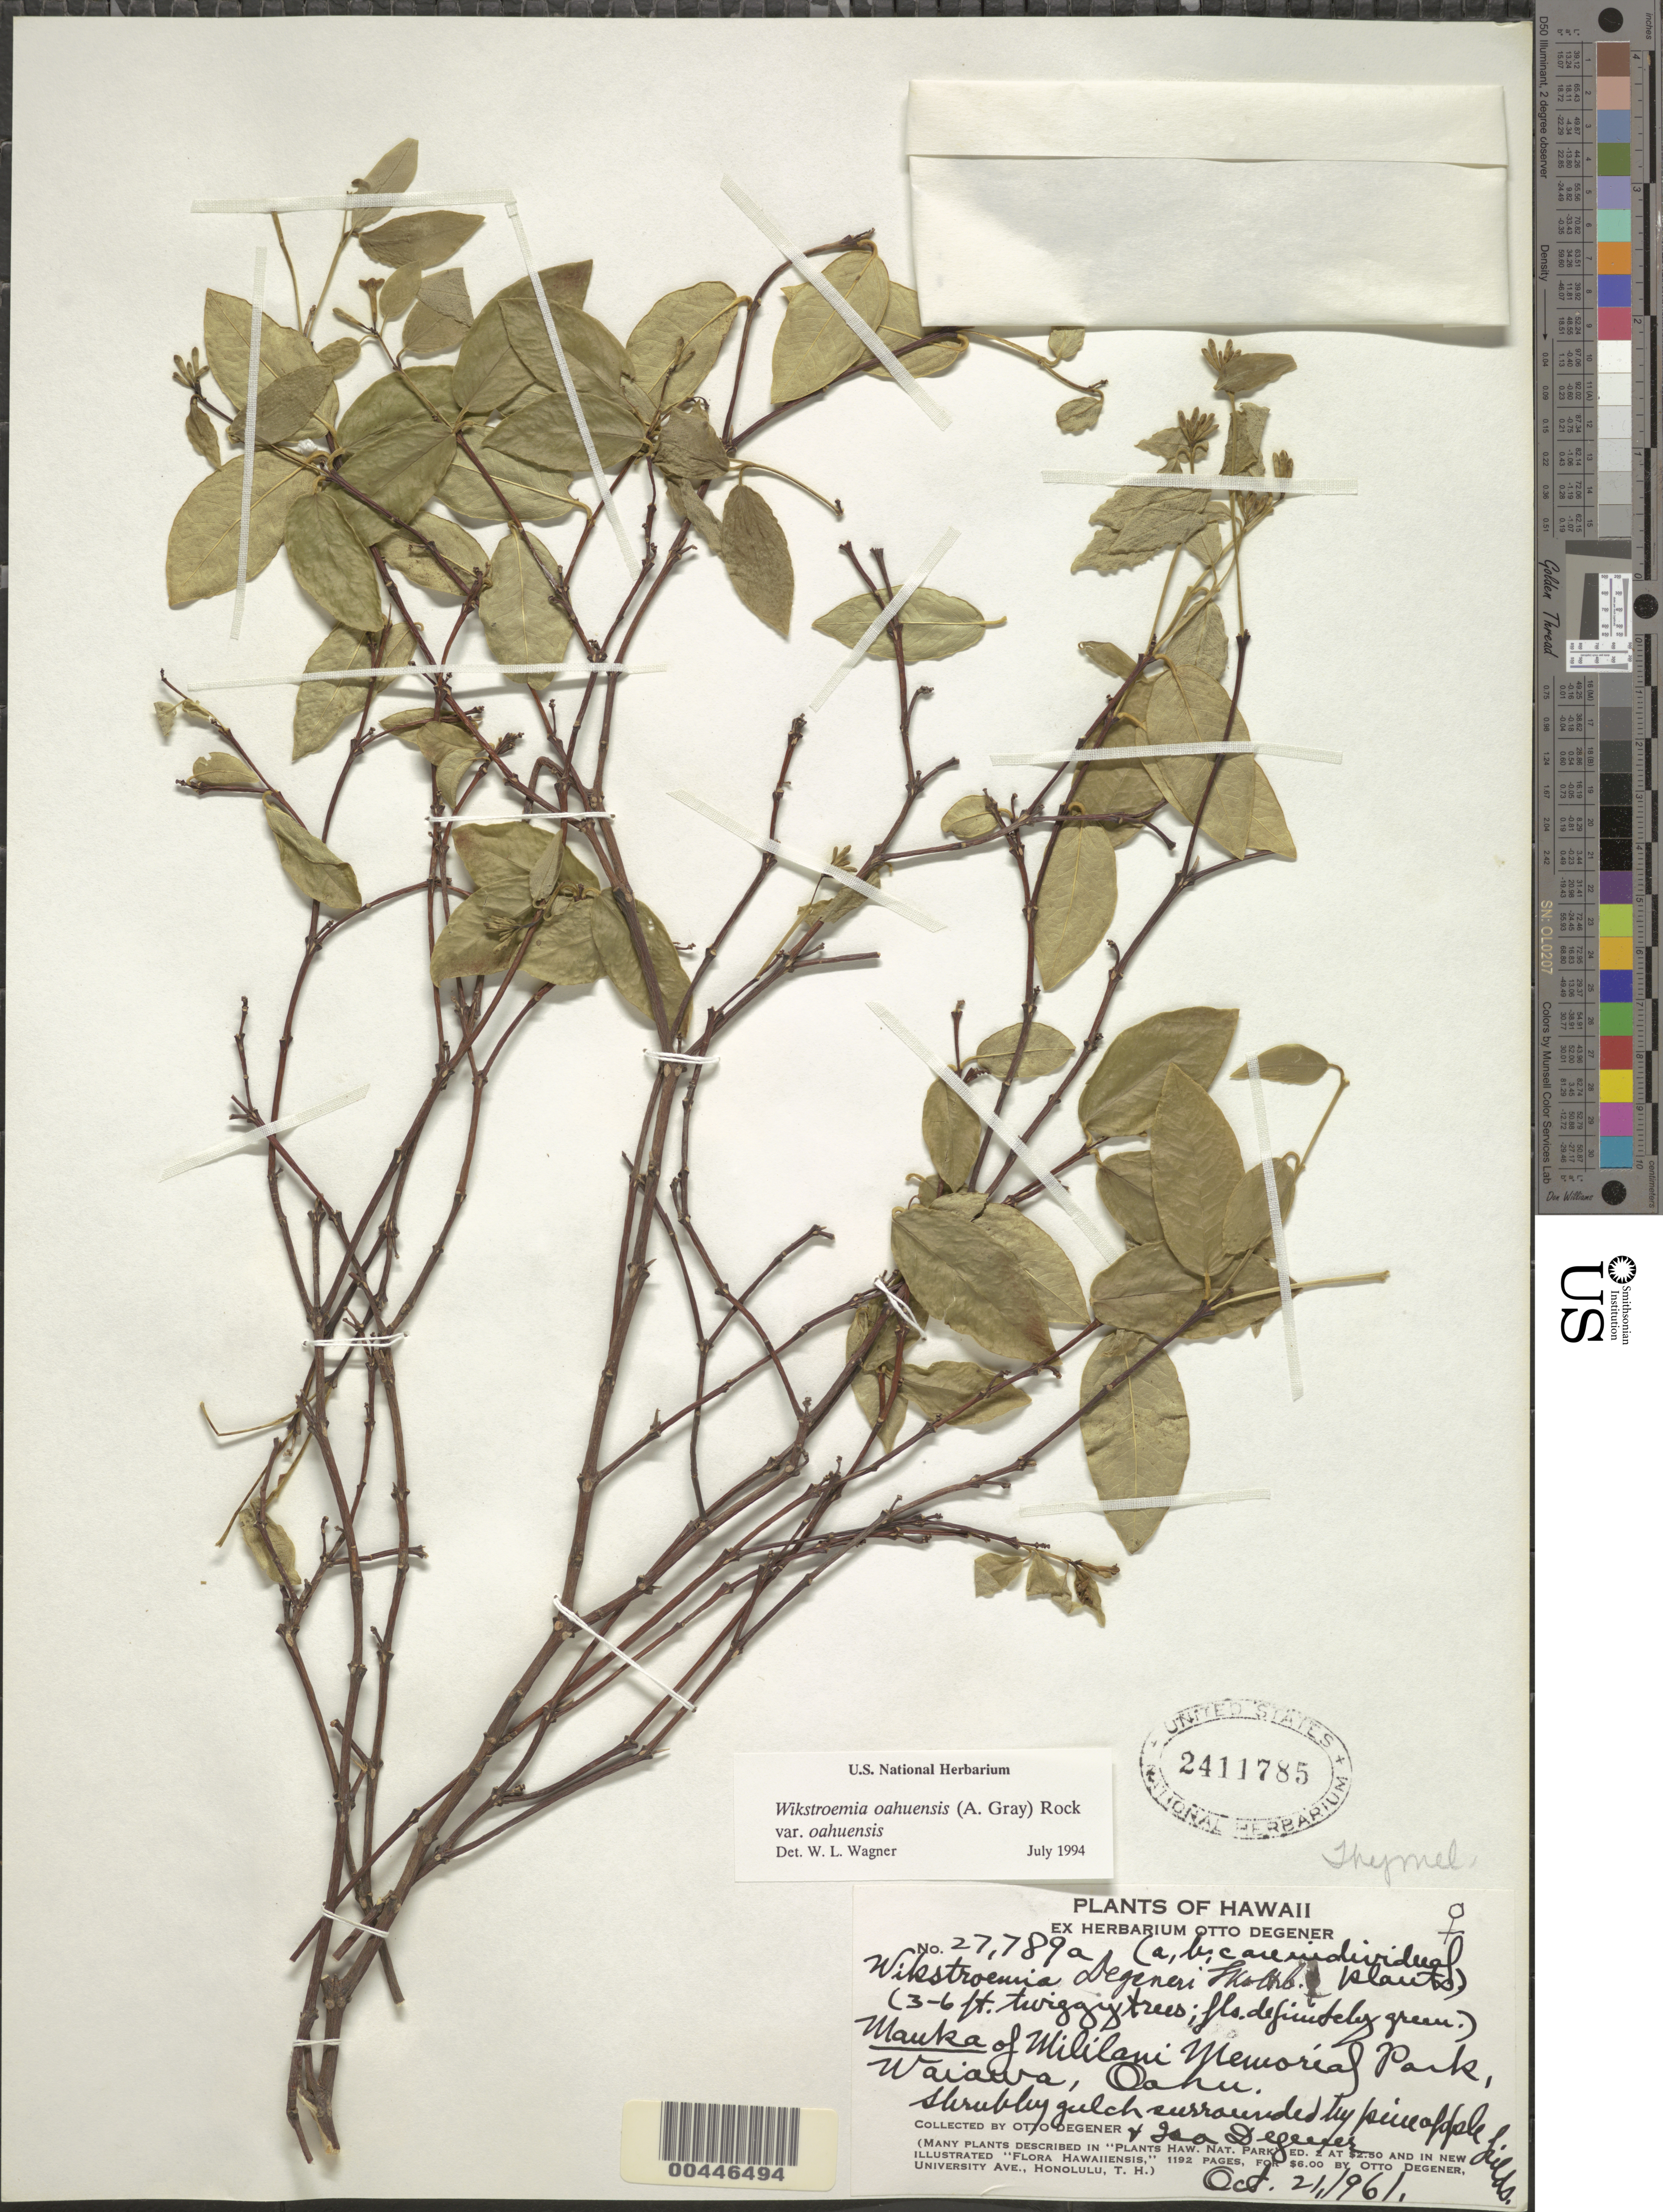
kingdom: Plantae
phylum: Tracheophyta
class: Magnoliopsida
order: Malvales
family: Thymelaeaceae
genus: Wikstroemia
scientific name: Wikstroemia oahuensis var. oahuensis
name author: (A. Gray) Rock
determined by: Wagner, W. L., (BOT), Smithsonian Institution - National Museum of Natural History (UNITED STATES)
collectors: O. Degener & I. Degener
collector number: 27789a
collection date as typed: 21 Oct 1961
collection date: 1961-10-21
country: United States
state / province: Hawaii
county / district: Honolulu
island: Oahu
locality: Mauka of Mililani Memorial Park, Waiawa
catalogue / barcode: US 2411785